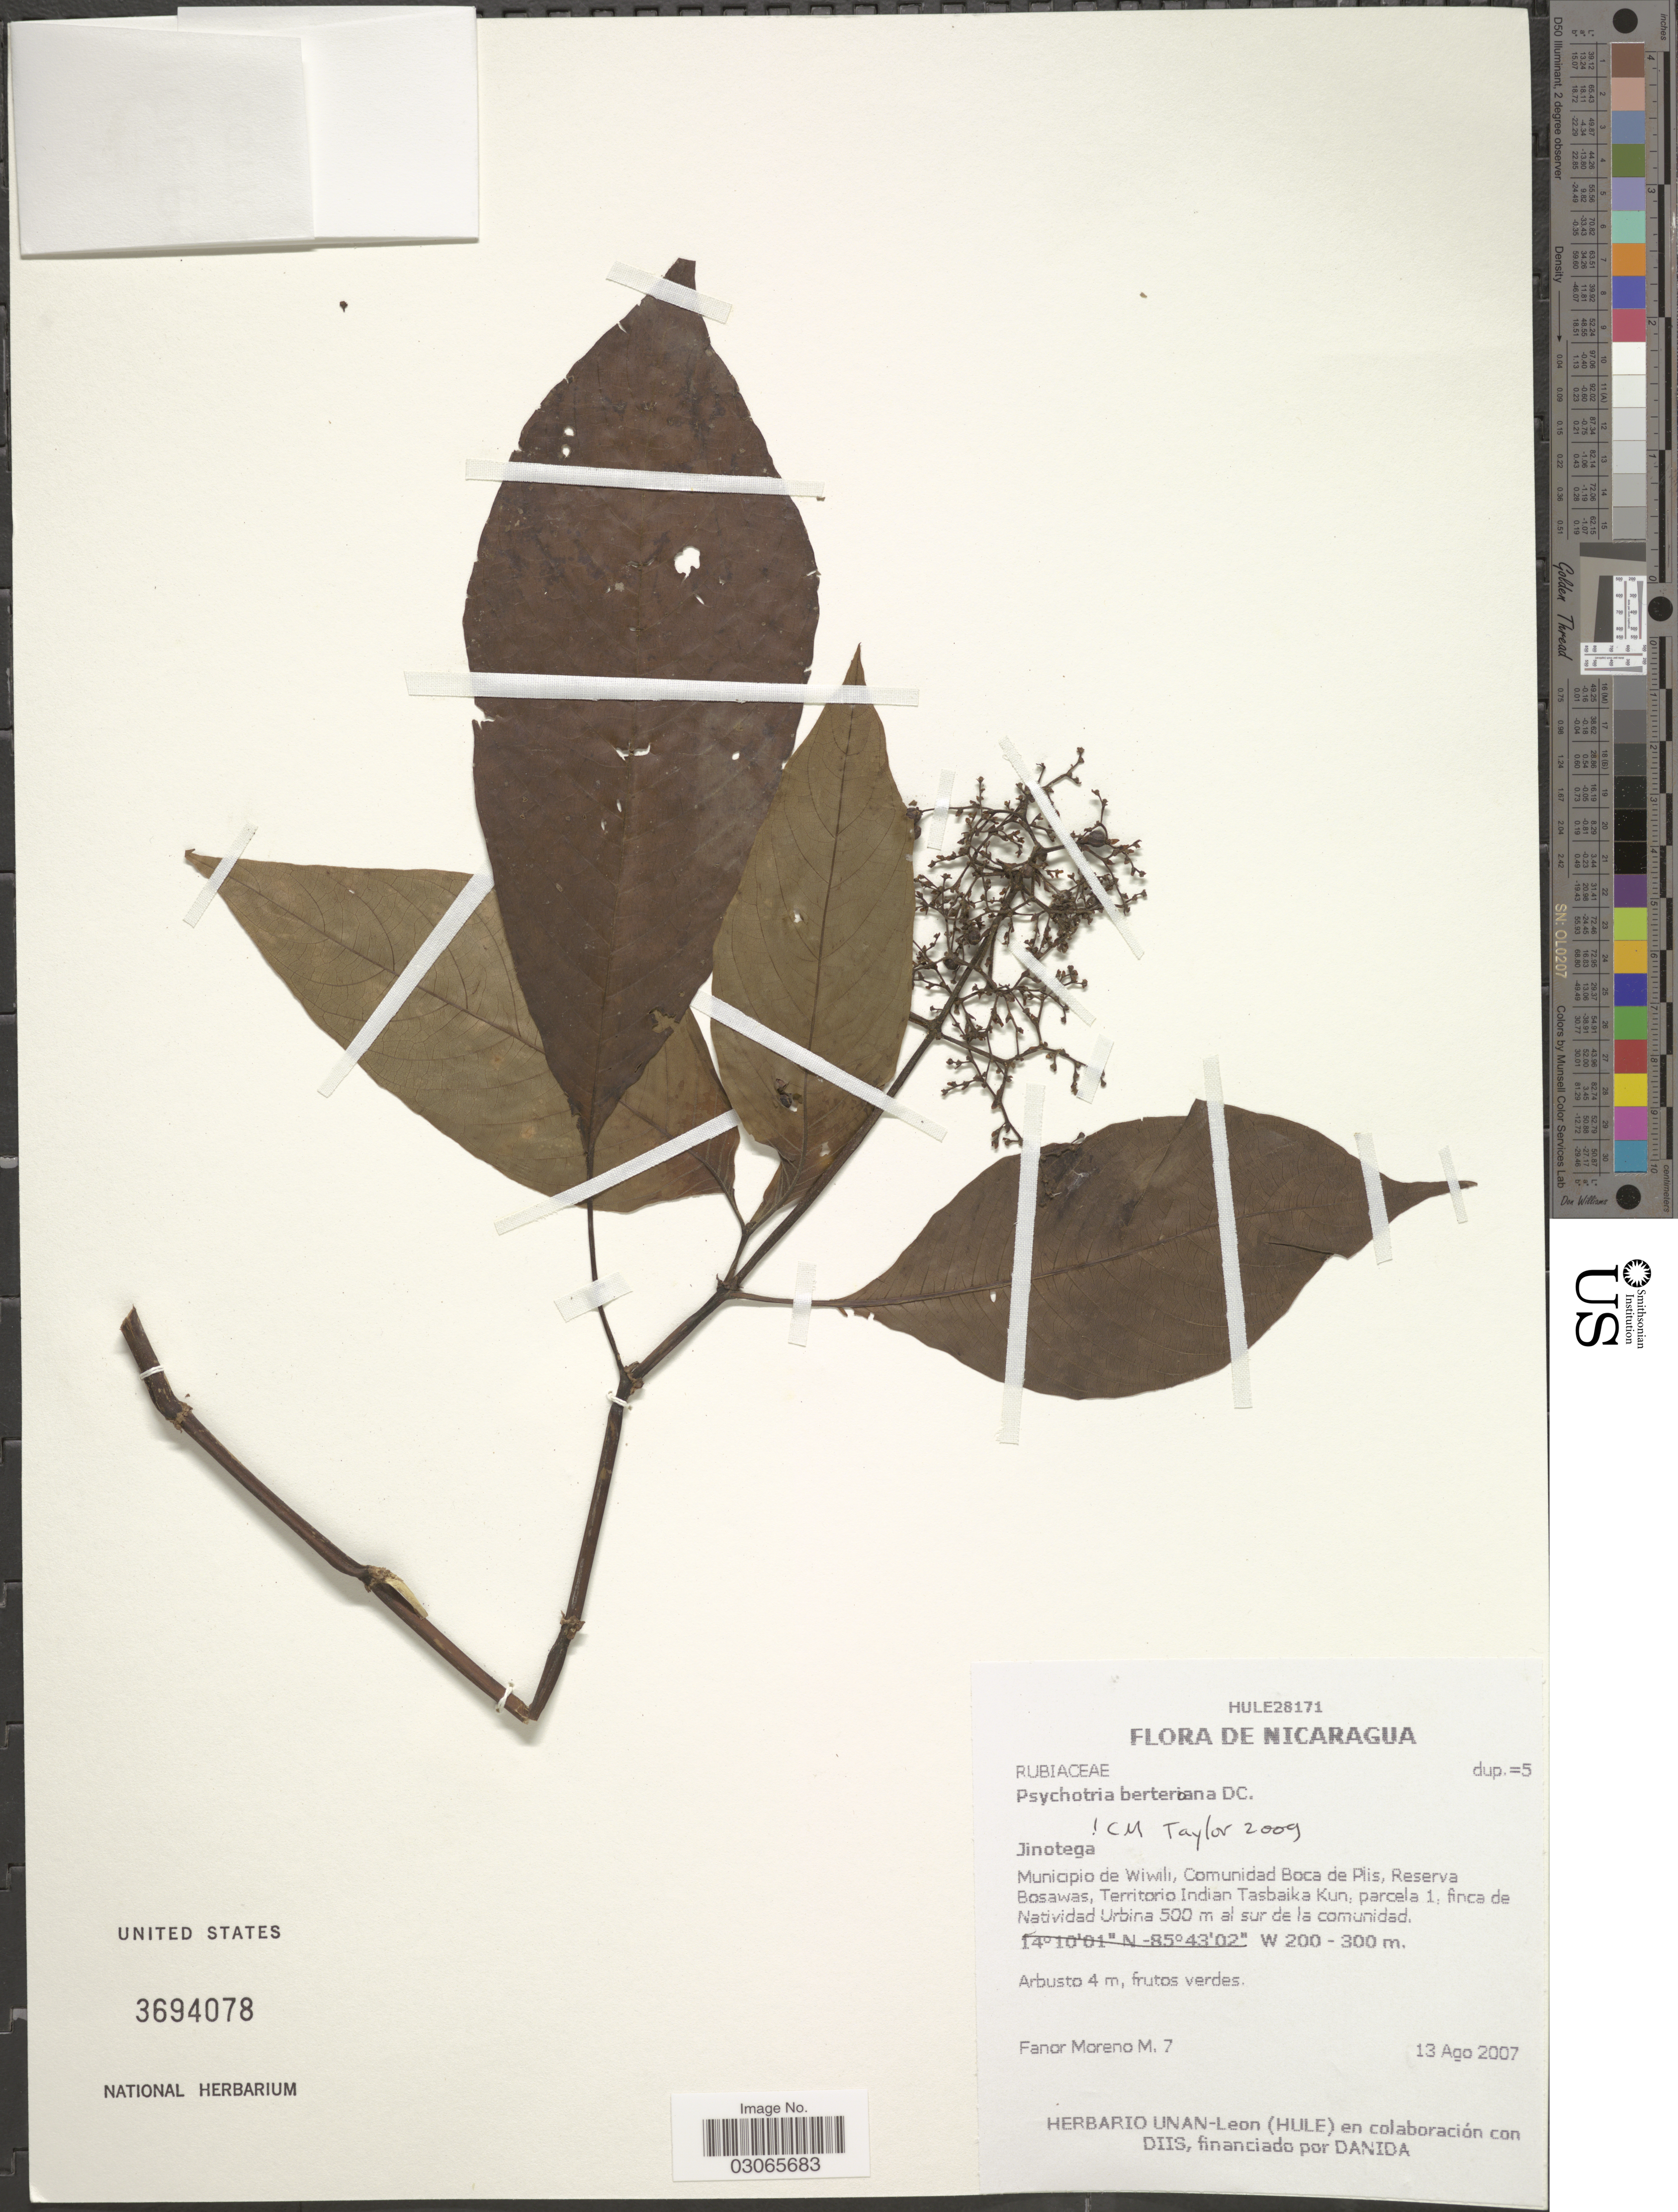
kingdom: Plantae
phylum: Tracheophyta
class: Magnoliopsida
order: Gentianales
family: Rubiaceae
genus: Psychotria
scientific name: Psychotria berteroana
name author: DC.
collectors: F. Moreno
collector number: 7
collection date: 2007-08-13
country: Nicaragua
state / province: Jinotega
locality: Municipio de Wiwili, Comunidad Bocas de Plis, Reserva Bosawas, Territorio Indian Tasbaika Kun, parcela 1, finca de Natividad Urbina 500 m al sur de la comunidad.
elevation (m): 200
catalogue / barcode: US 3694078